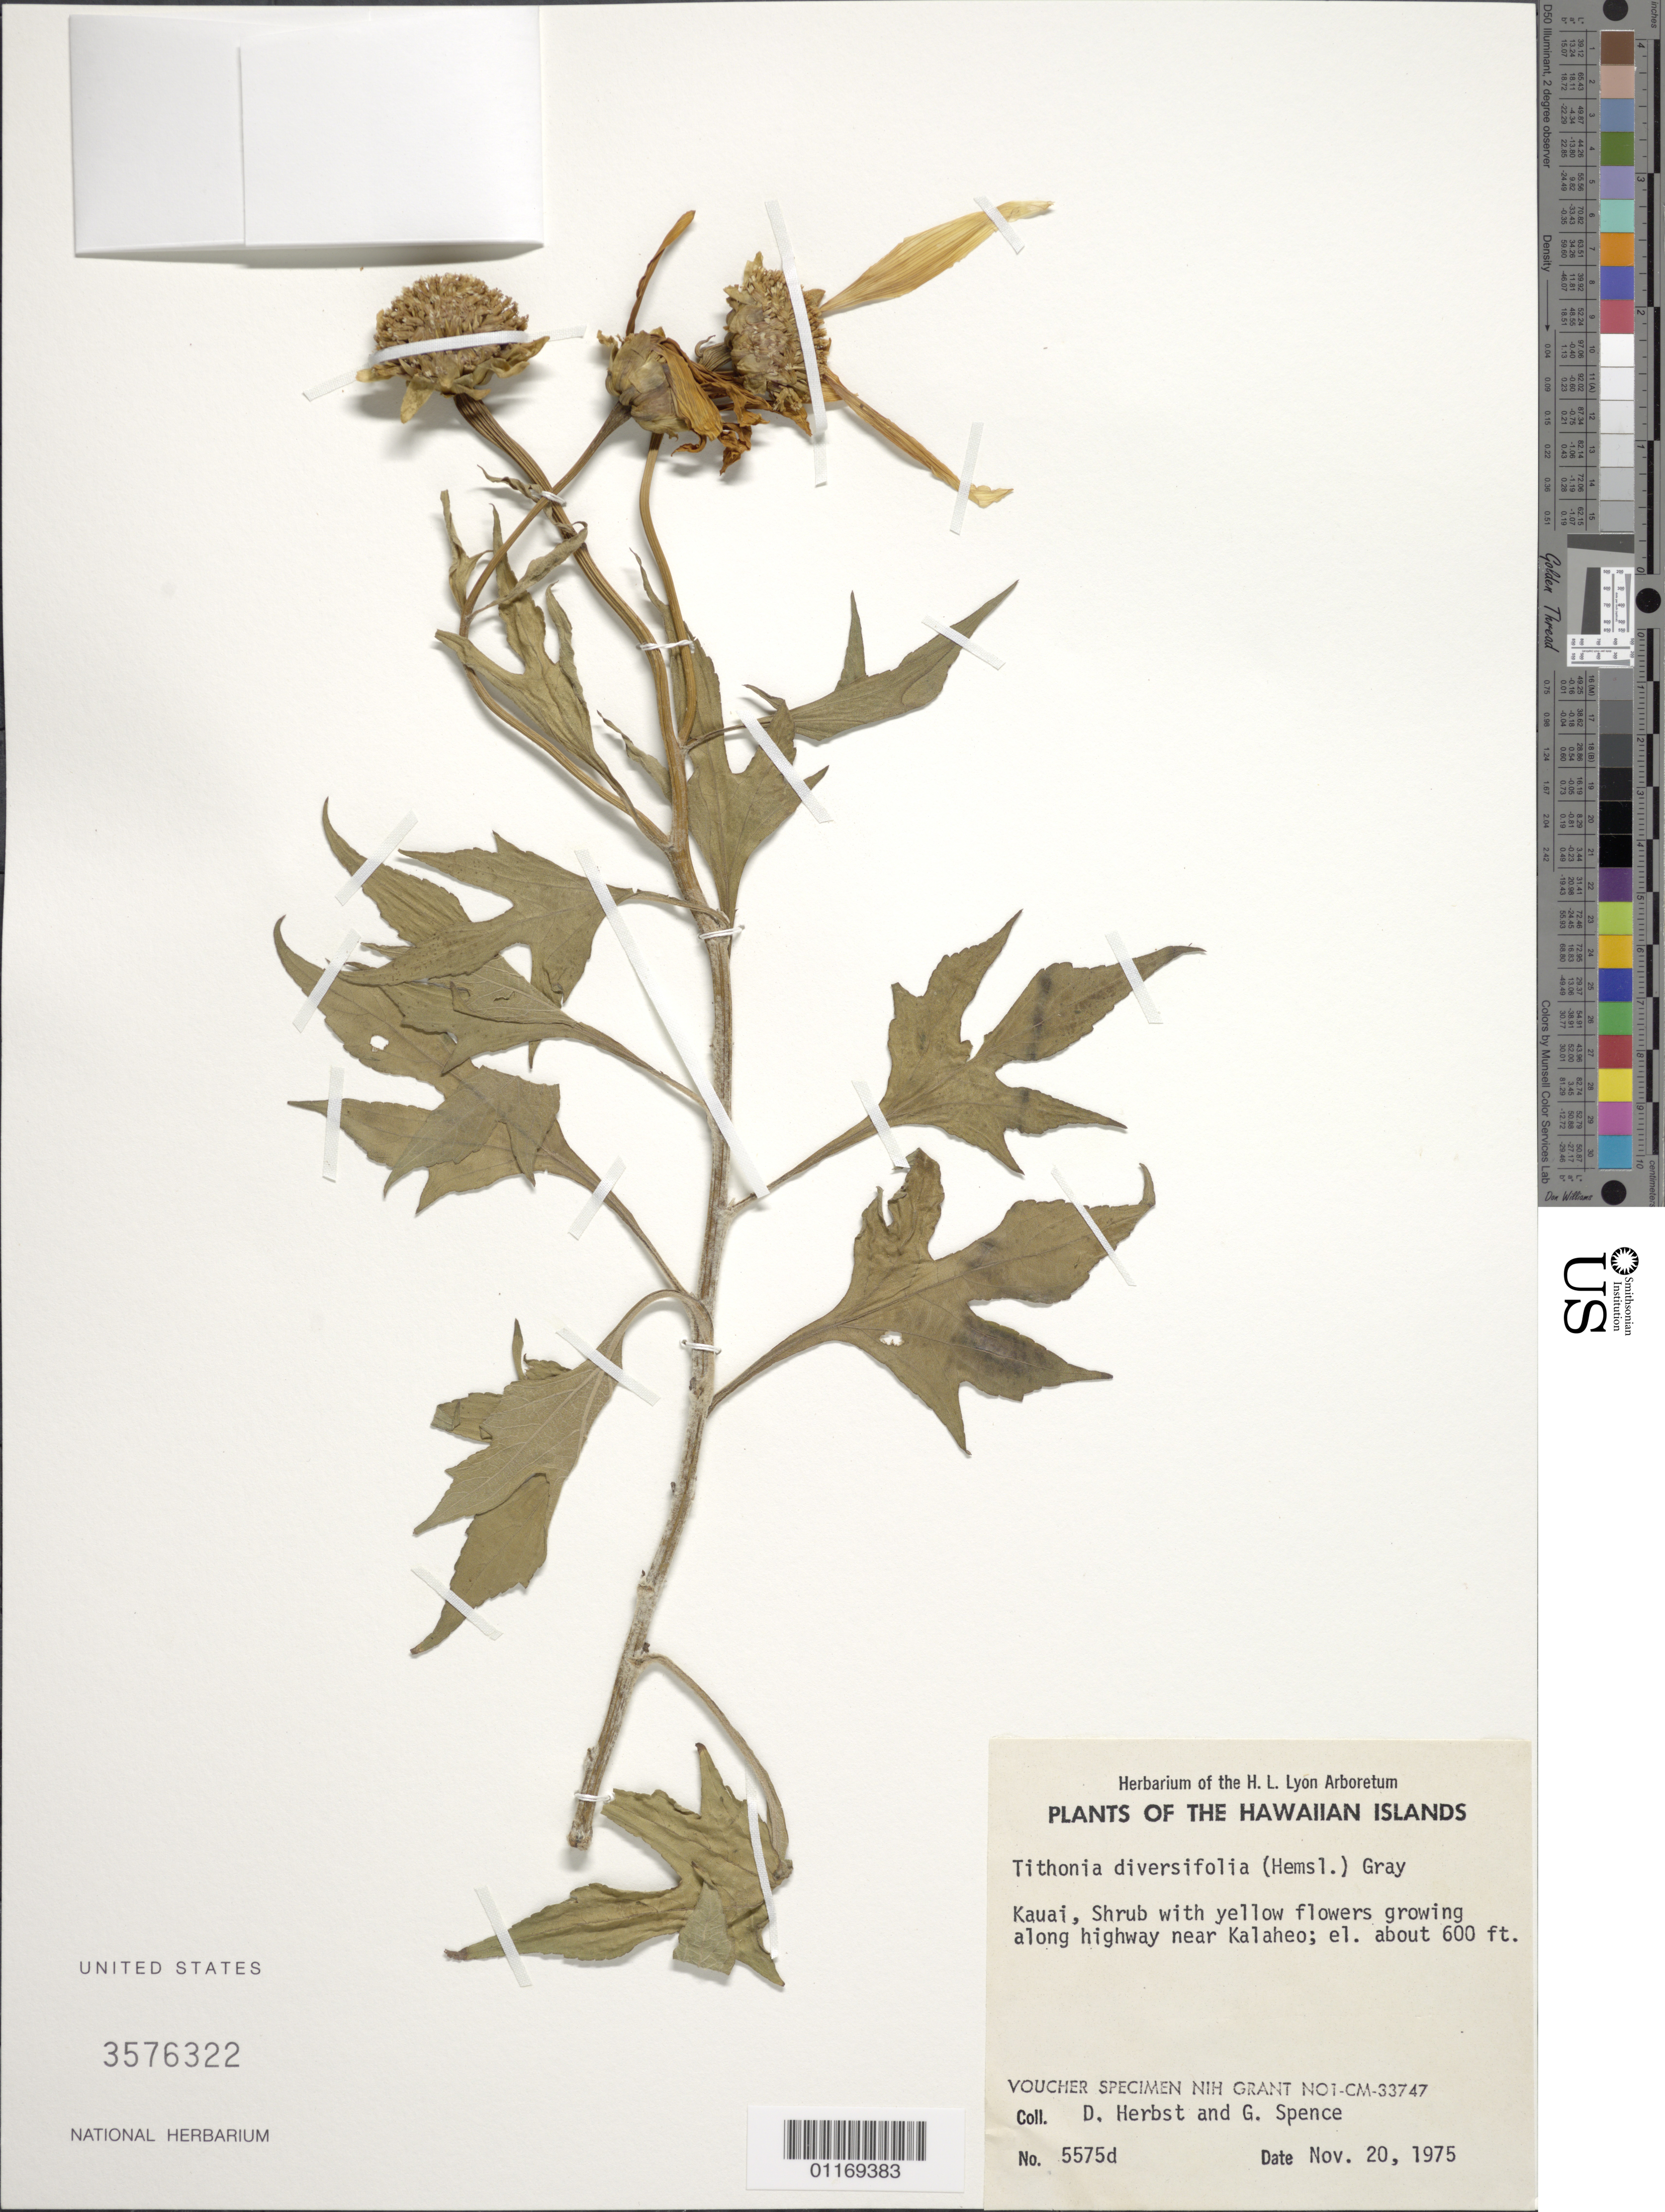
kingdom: Plantae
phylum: Tracheophyta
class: Magnoliopsida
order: Asterales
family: Asteraceae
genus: Tithonia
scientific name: Tithonia diversifolia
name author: (Hemsl.) A. Gray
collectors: D. R. Herbst & G. Spence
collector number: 5575d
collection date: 1975-11-20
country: United States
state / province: Hawaii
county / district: Kauai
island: Kaua'i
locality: Along highway near Kalaheo.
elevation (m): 183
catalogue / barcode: US 3576322